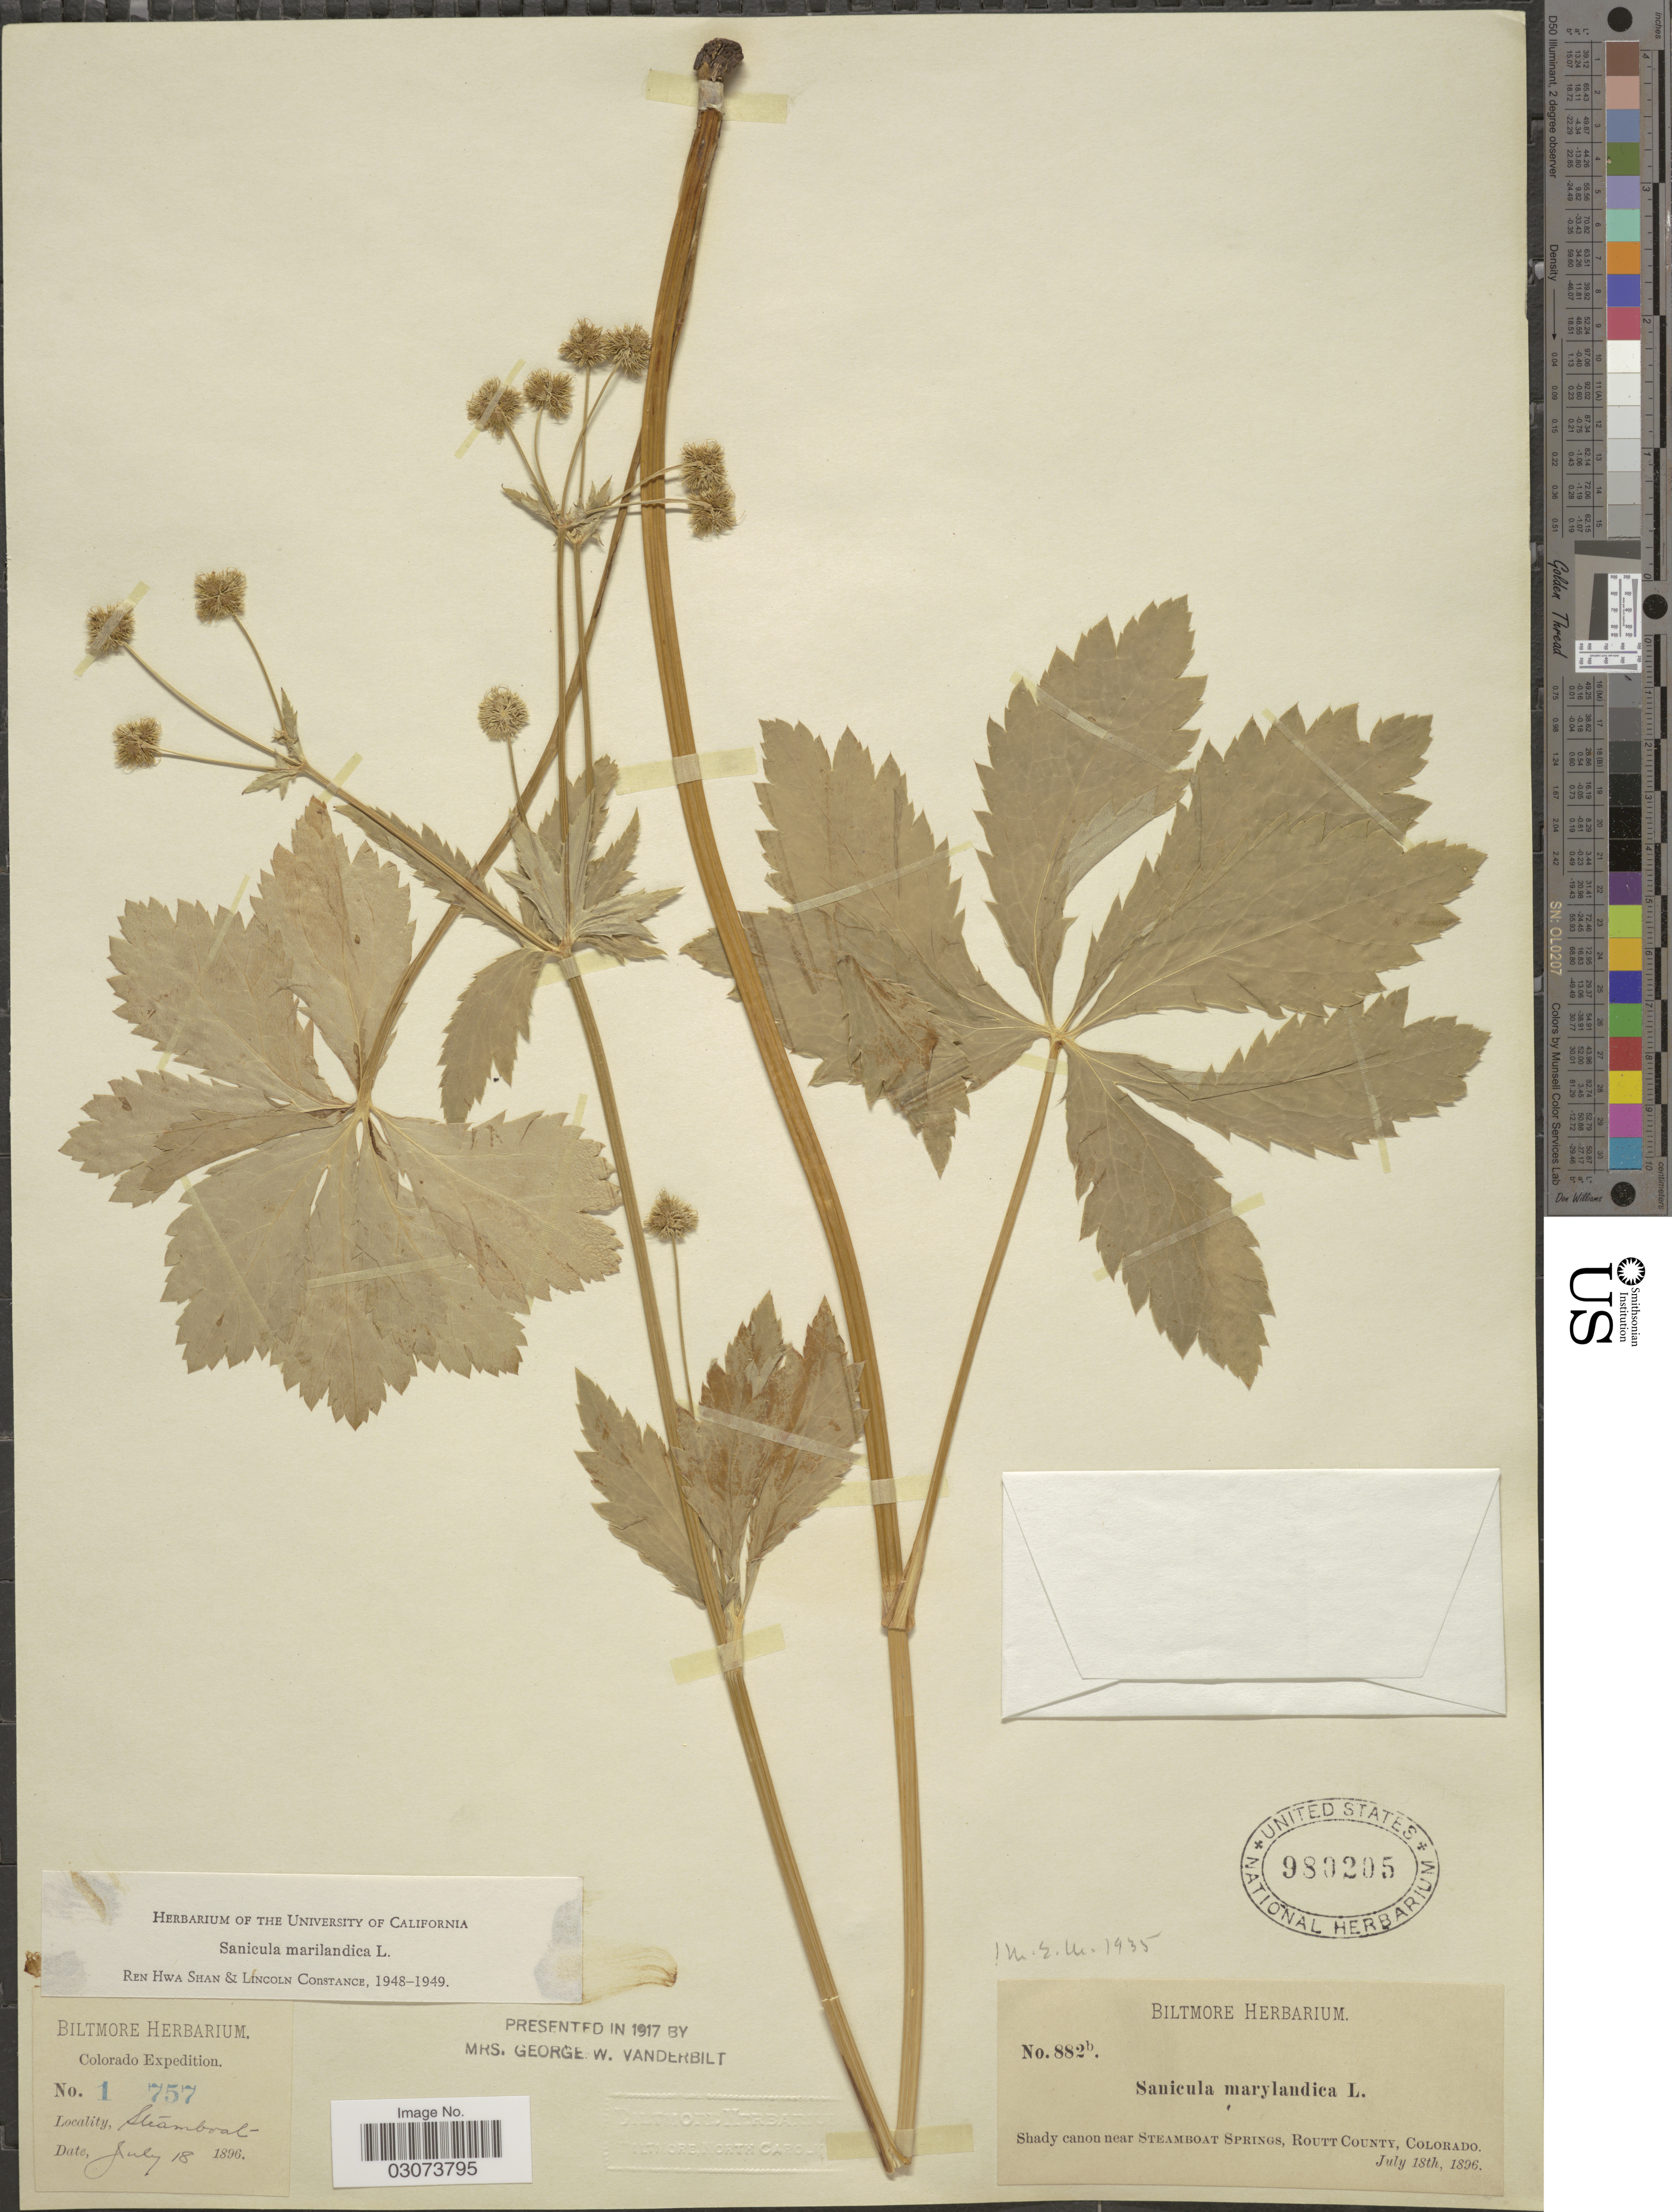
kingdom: Plantae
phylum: Tracheophyta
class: Magnoliopsida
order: Apiales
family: Apiaceae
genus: Sanicula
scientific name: Sanicula marilandica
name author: L.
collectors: ex herb. Biltmore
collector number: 1757/882b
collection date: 1896-07-18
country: United States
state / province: Colorado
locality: Shady canon near Steamboat Springs, Routt County.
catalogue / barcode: US 980205